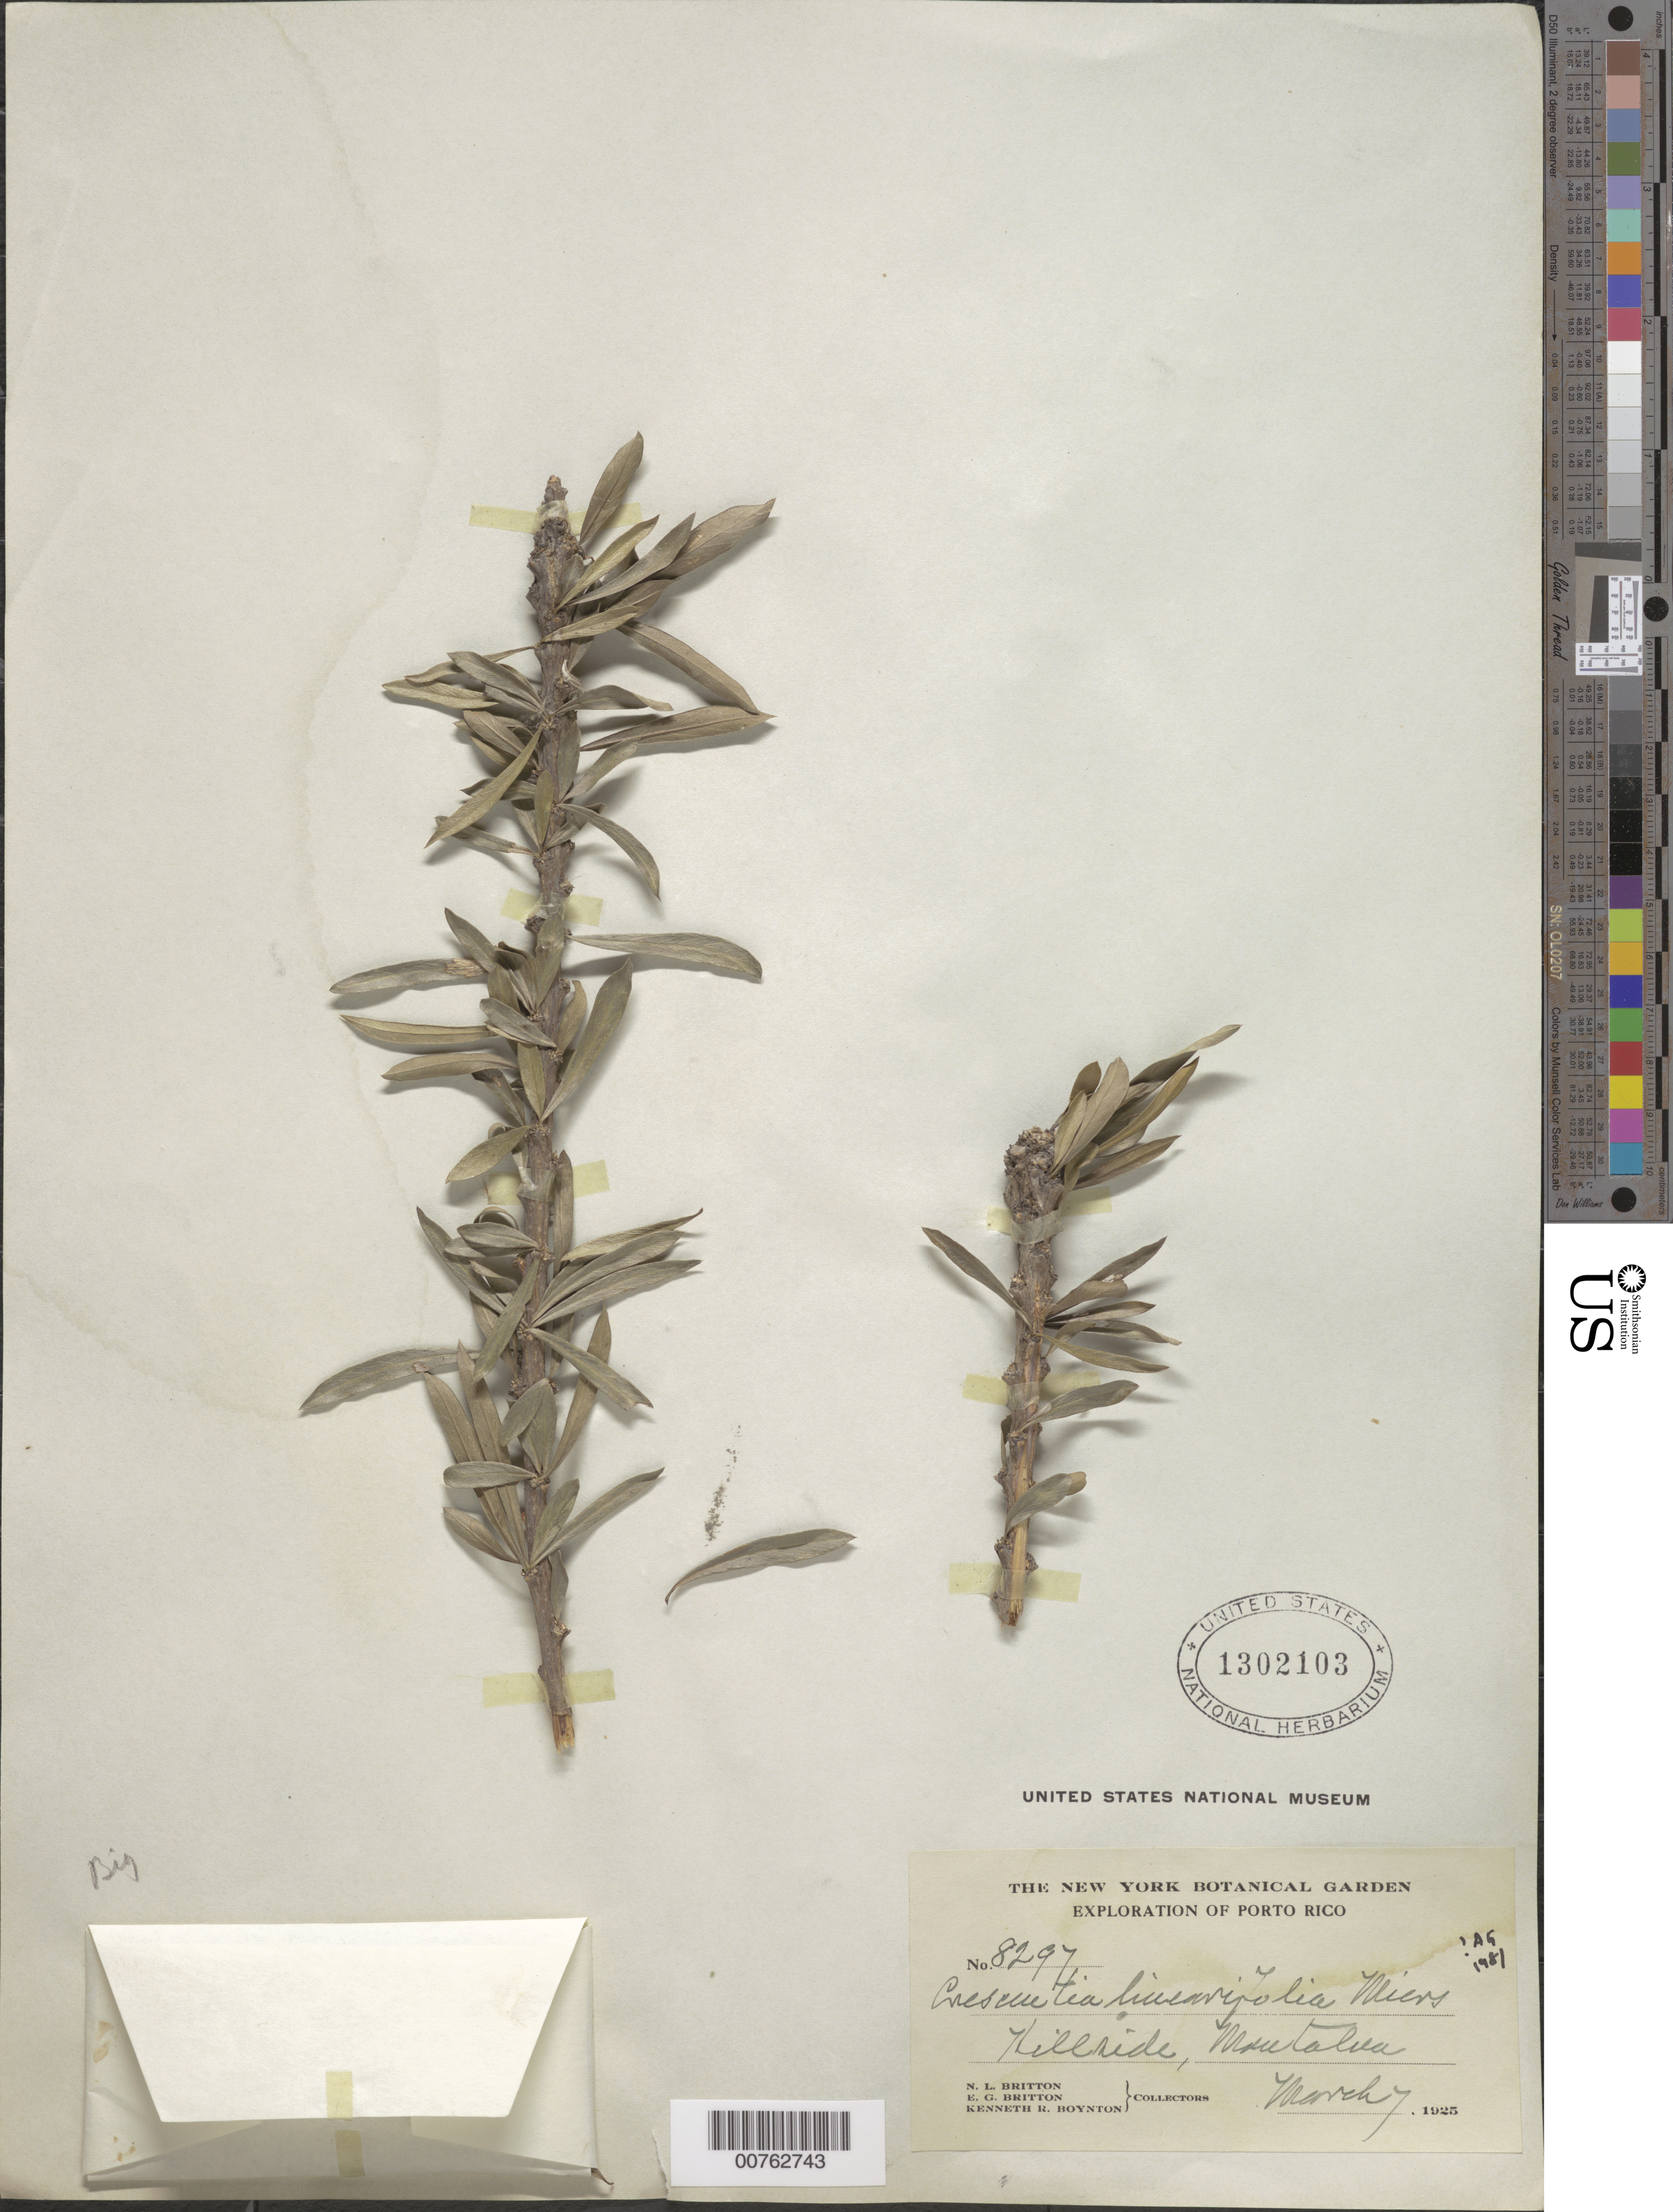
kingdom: Plantae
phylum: Tracheophyta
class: Magnoliopsida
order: Lamiales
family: Bignoniaceae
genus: Crescentia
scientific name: Crescentia linearifolia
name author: Miers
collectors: N. Britton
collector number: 8297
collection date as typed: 07 Mar 1925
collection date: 1925-03-07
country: Puerto Rico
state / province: Guánica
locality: Montalva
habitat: Hillside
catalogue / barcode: US 1302103